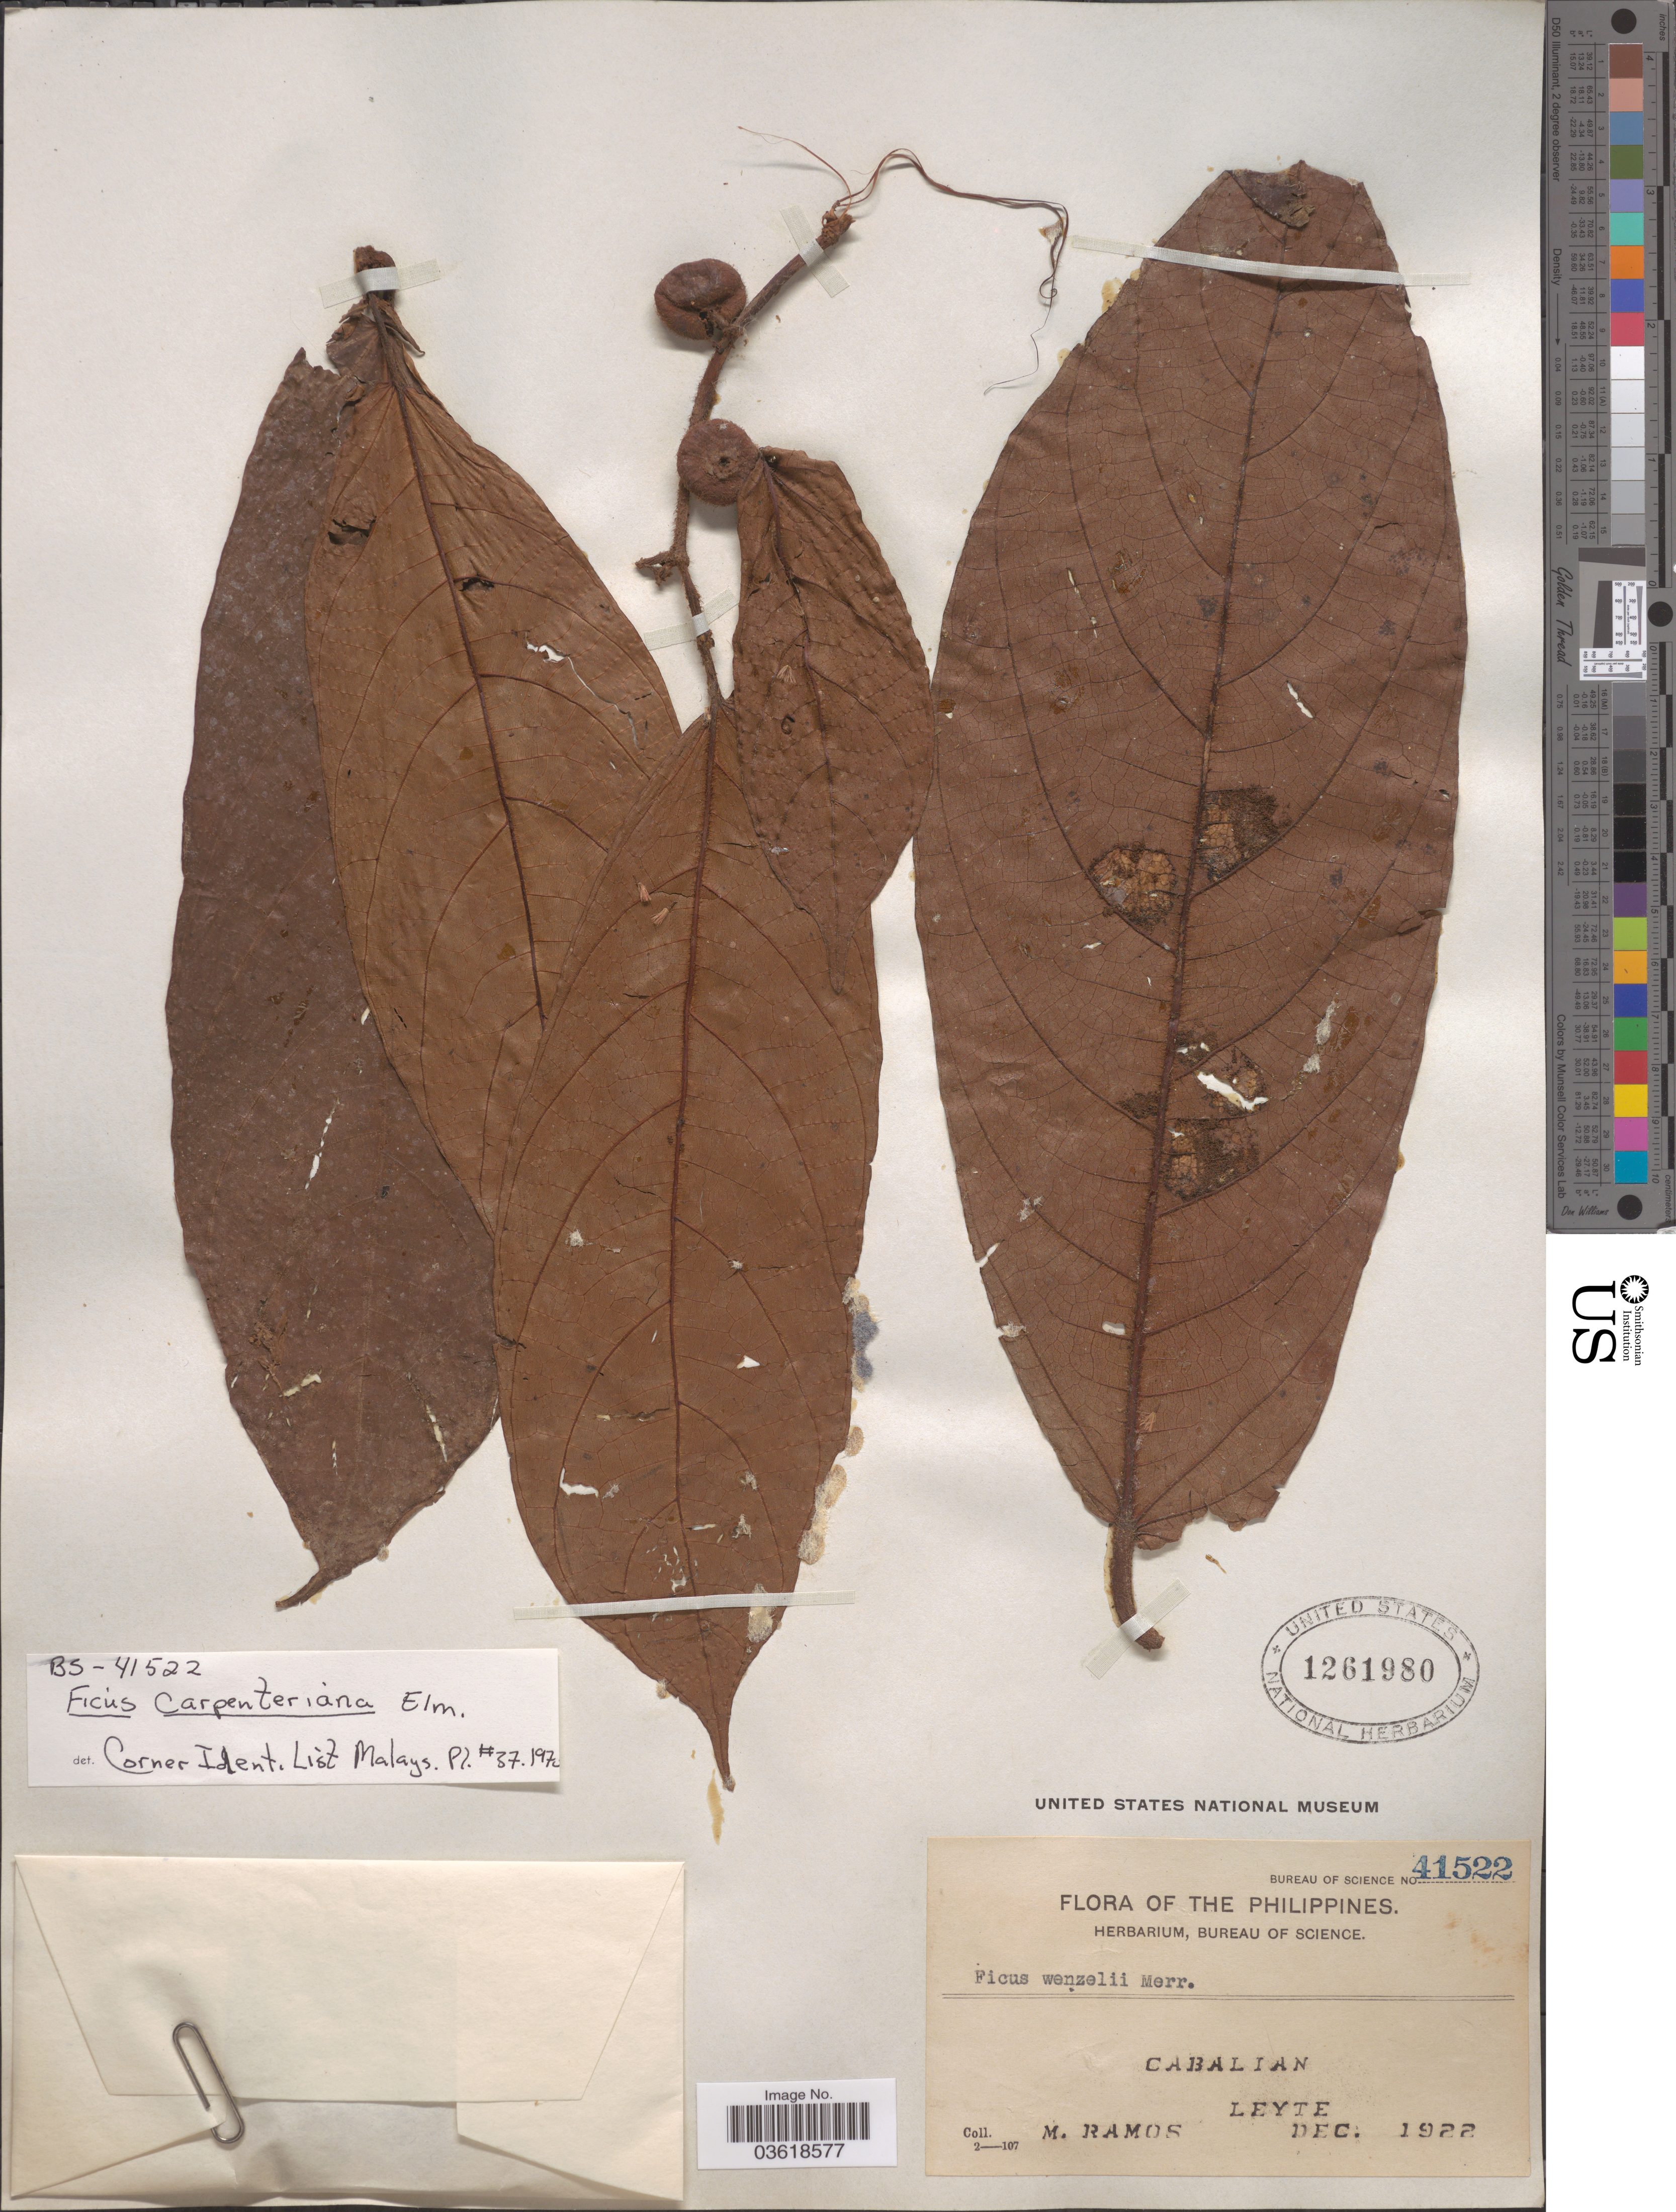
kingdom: Plantae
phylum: Tracheophyta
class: Magnoliopsida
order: Rosales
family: Moraceae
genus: Ficus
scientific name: Ficus carpenteriana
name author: Elmer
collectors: M. Ramos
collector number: Bureau of Science 41522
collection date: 1922-12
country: Philippines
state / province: Eastern Visayas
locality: Cabalian. Leyte.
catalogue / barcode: US 1261980